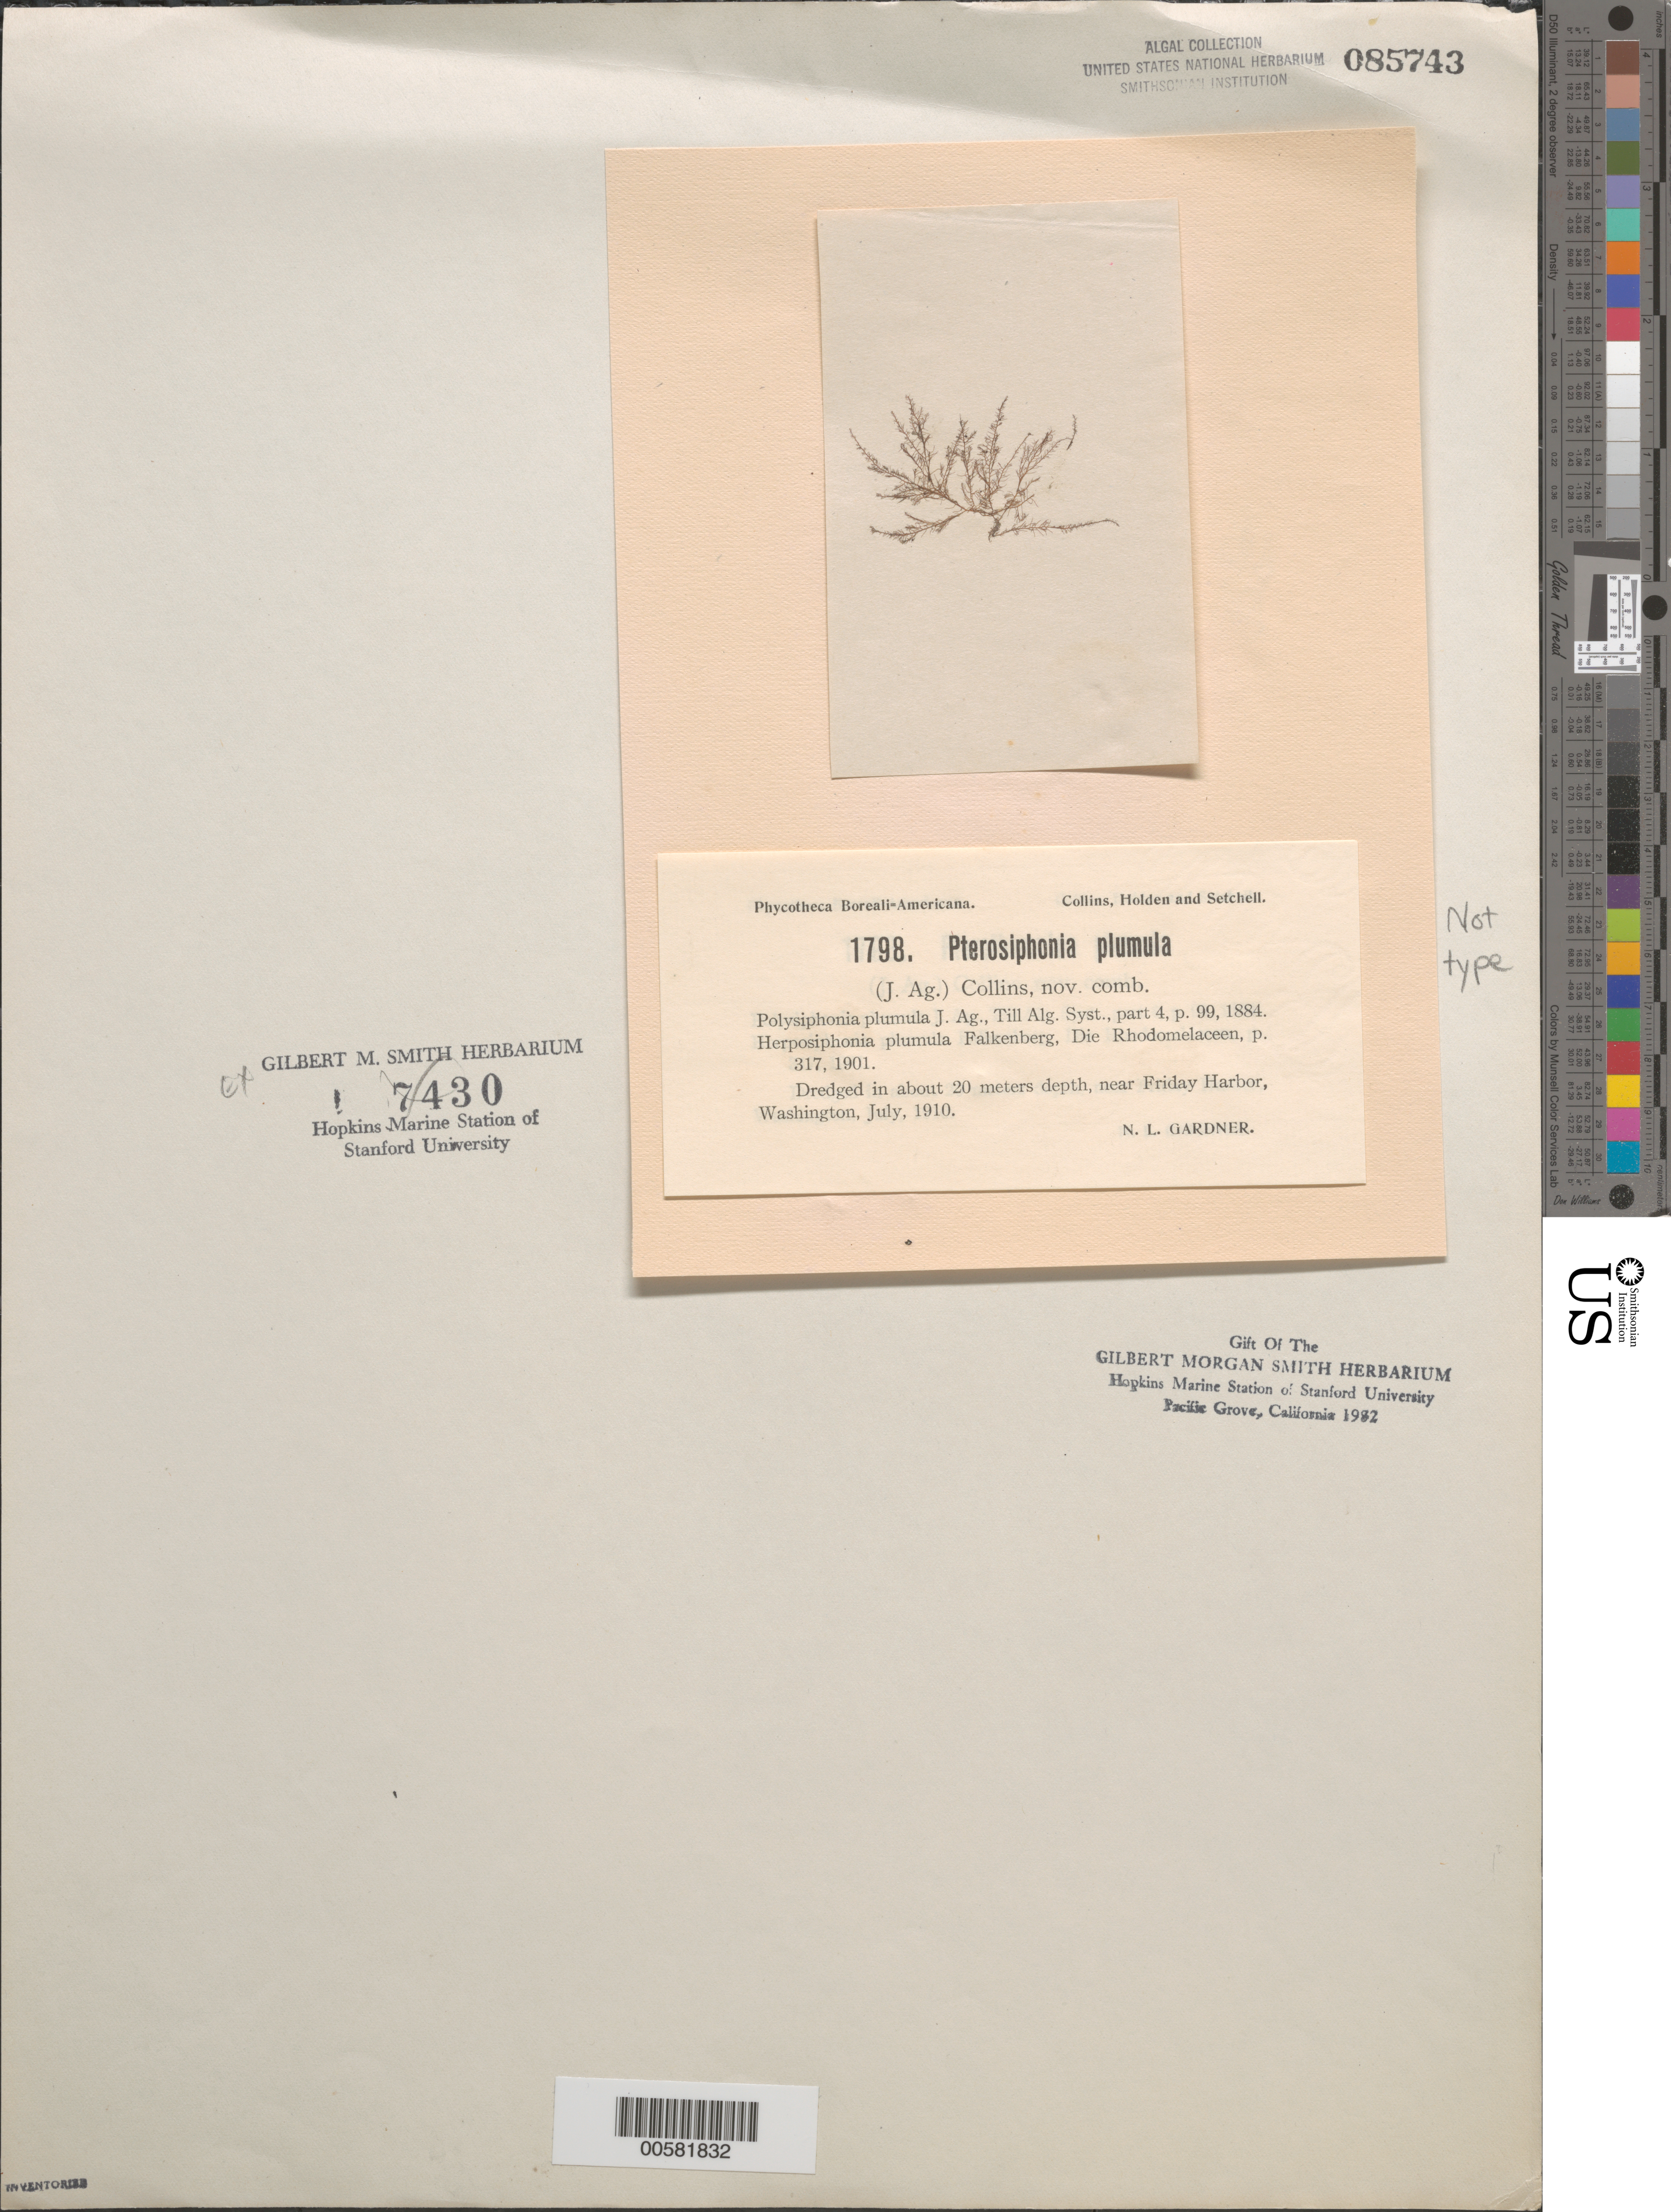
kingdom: Plantae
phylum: Rhodophyta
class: Florideophyceae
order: Ceramiales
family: Rhodomelaceae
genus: Herposiphonia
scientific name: Herposiphonia plumula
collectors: N. Gardner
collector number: PB-A 1798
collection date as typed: Jul 1910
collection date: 1910-07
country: United States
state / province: Washington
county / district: San Juan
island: San Juan Island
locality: Near Friday Harbor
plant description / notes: Collins, Holden & Setchell, Phycotheca Boreali-Americana, Fasc. 36, 1911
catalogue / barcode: US 85743